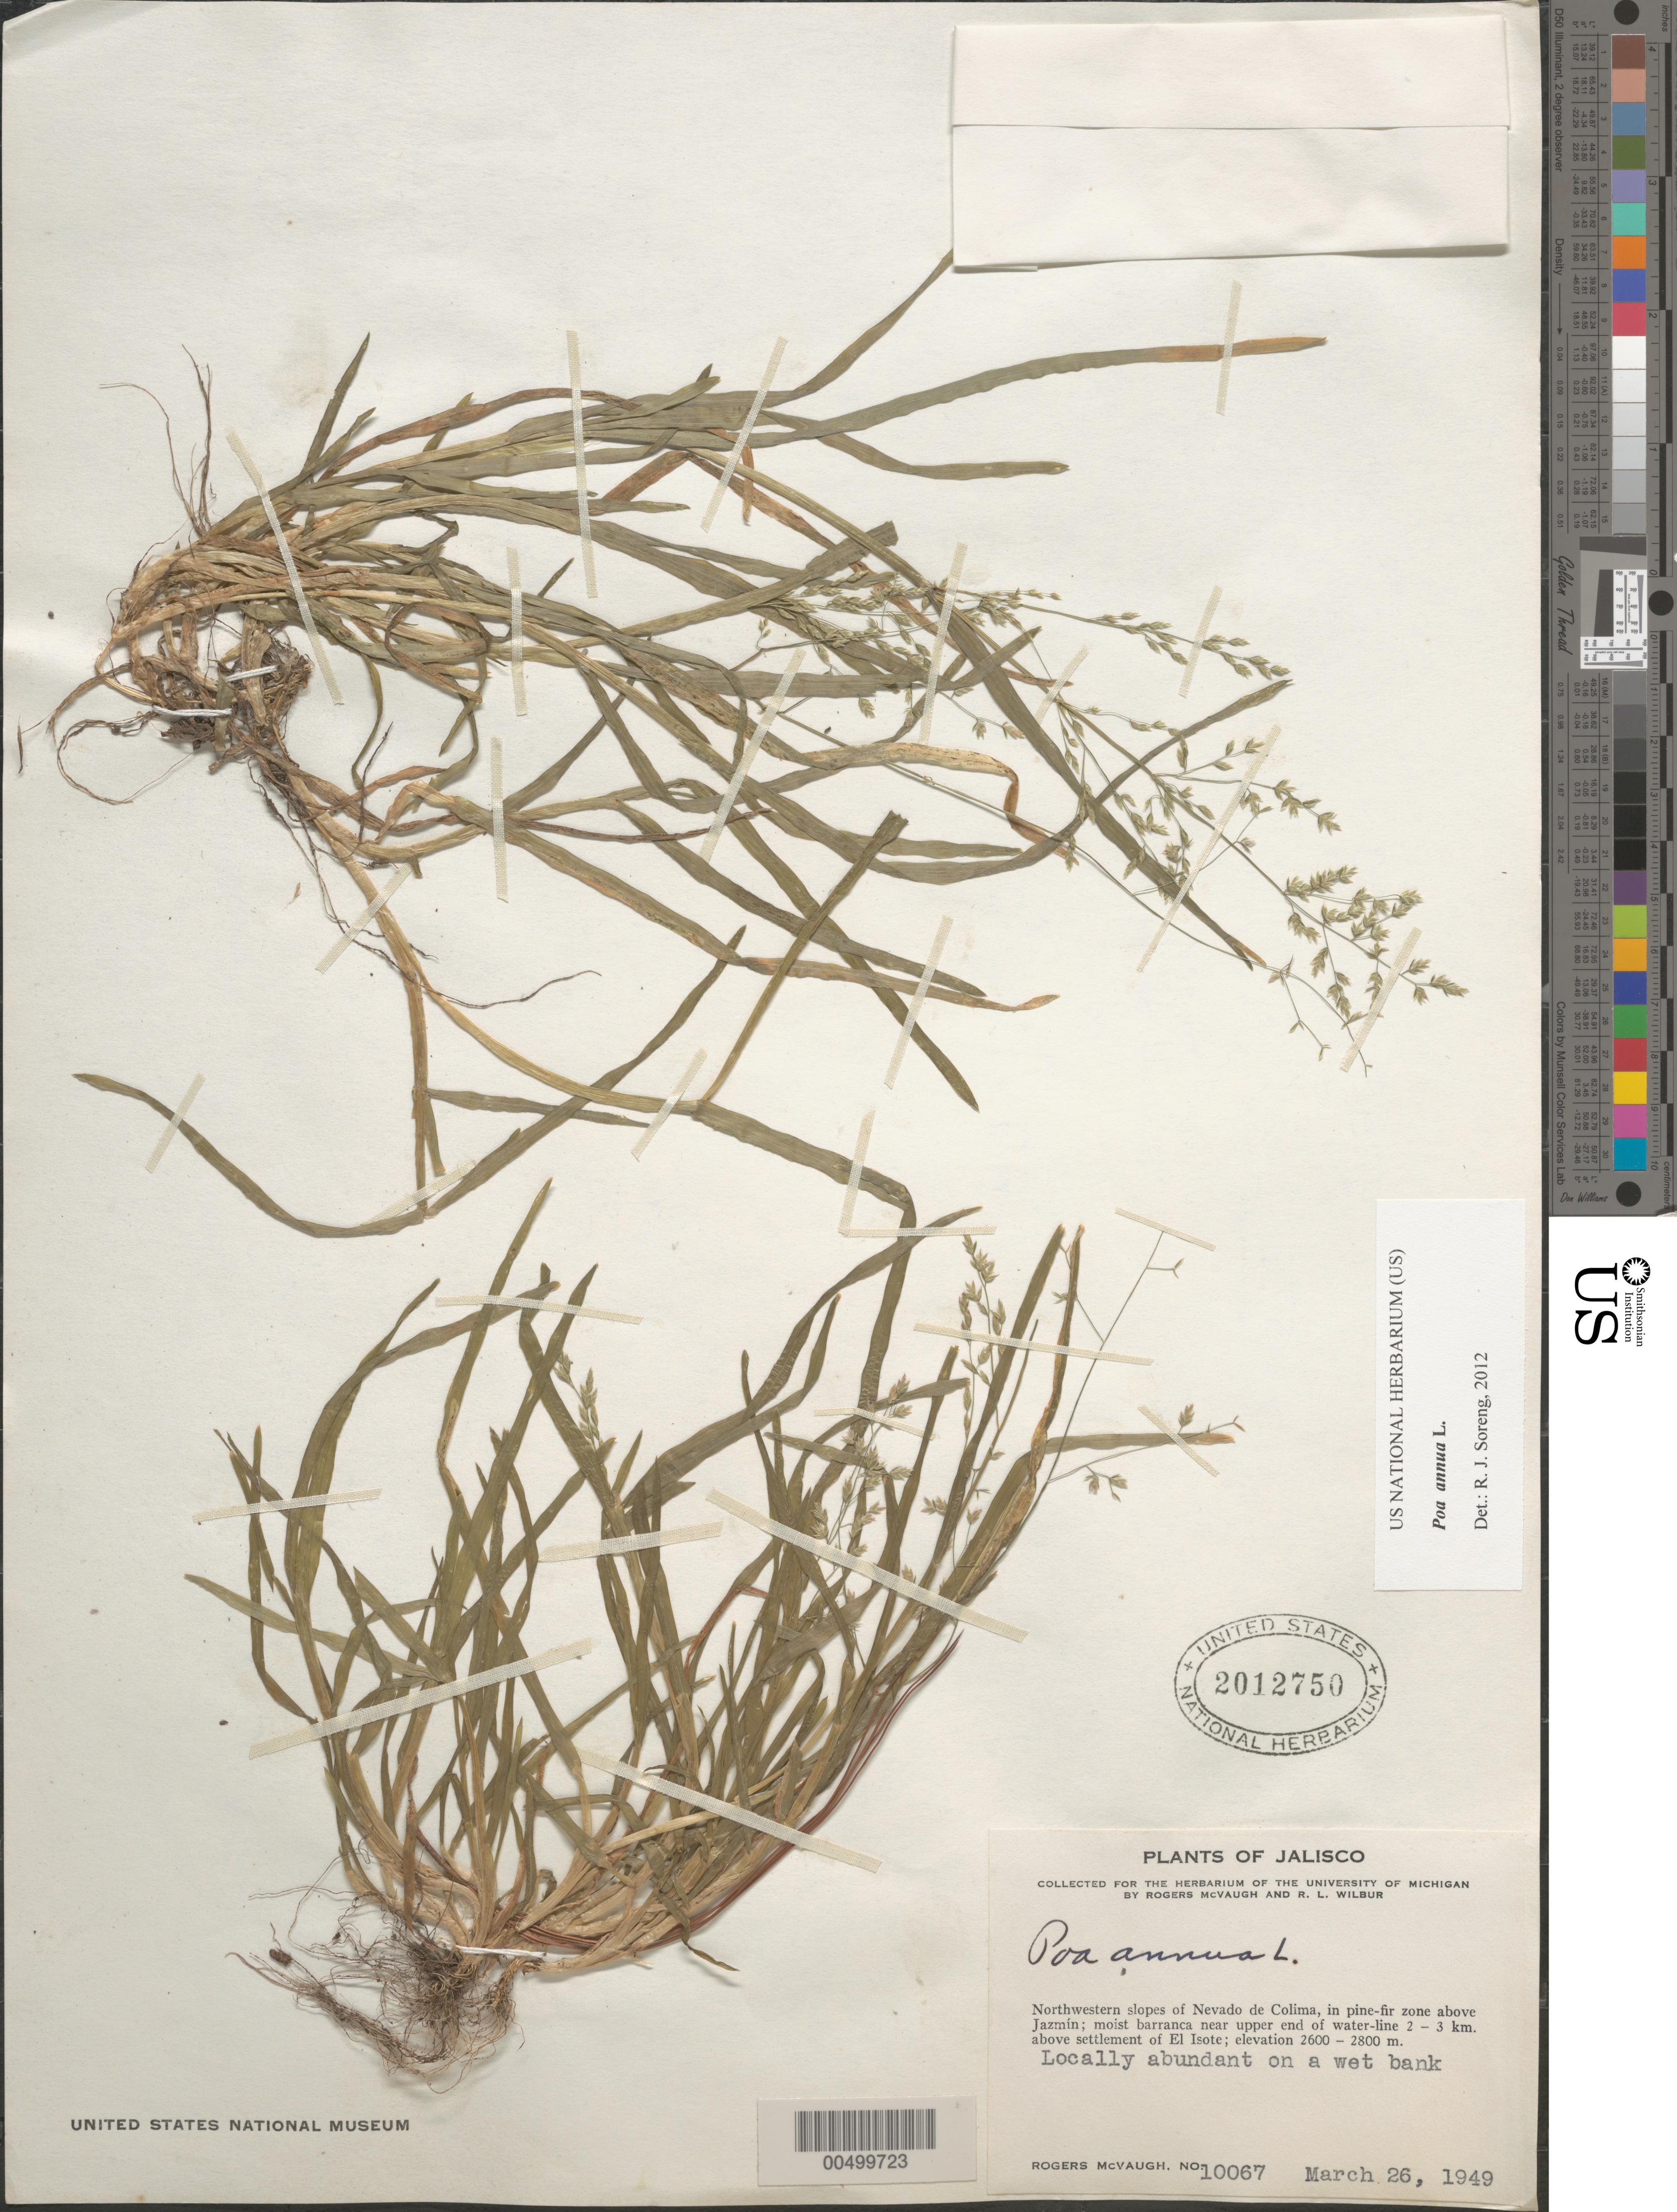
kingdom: Plantae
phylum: Tracheophyta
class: Liliopsida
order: Poales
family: Poaceae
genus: Poa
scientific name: Poa annua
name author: L.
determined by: Soreng, Robert J., Research Associate (BOT), Smithsonian Institution - National Museum of Natural History (UNITED STATES)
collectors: R. McVaugh & R. L. Wilbur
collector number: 10067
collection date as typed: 26 Mar 1949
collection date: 1949-03-26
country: Mexico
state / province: Jalisco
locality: NW slopes of Nevado de Colima, above Jazm¡n, 2-3 km above settlement of El Isote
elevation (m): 2600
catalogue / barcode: US 2012750